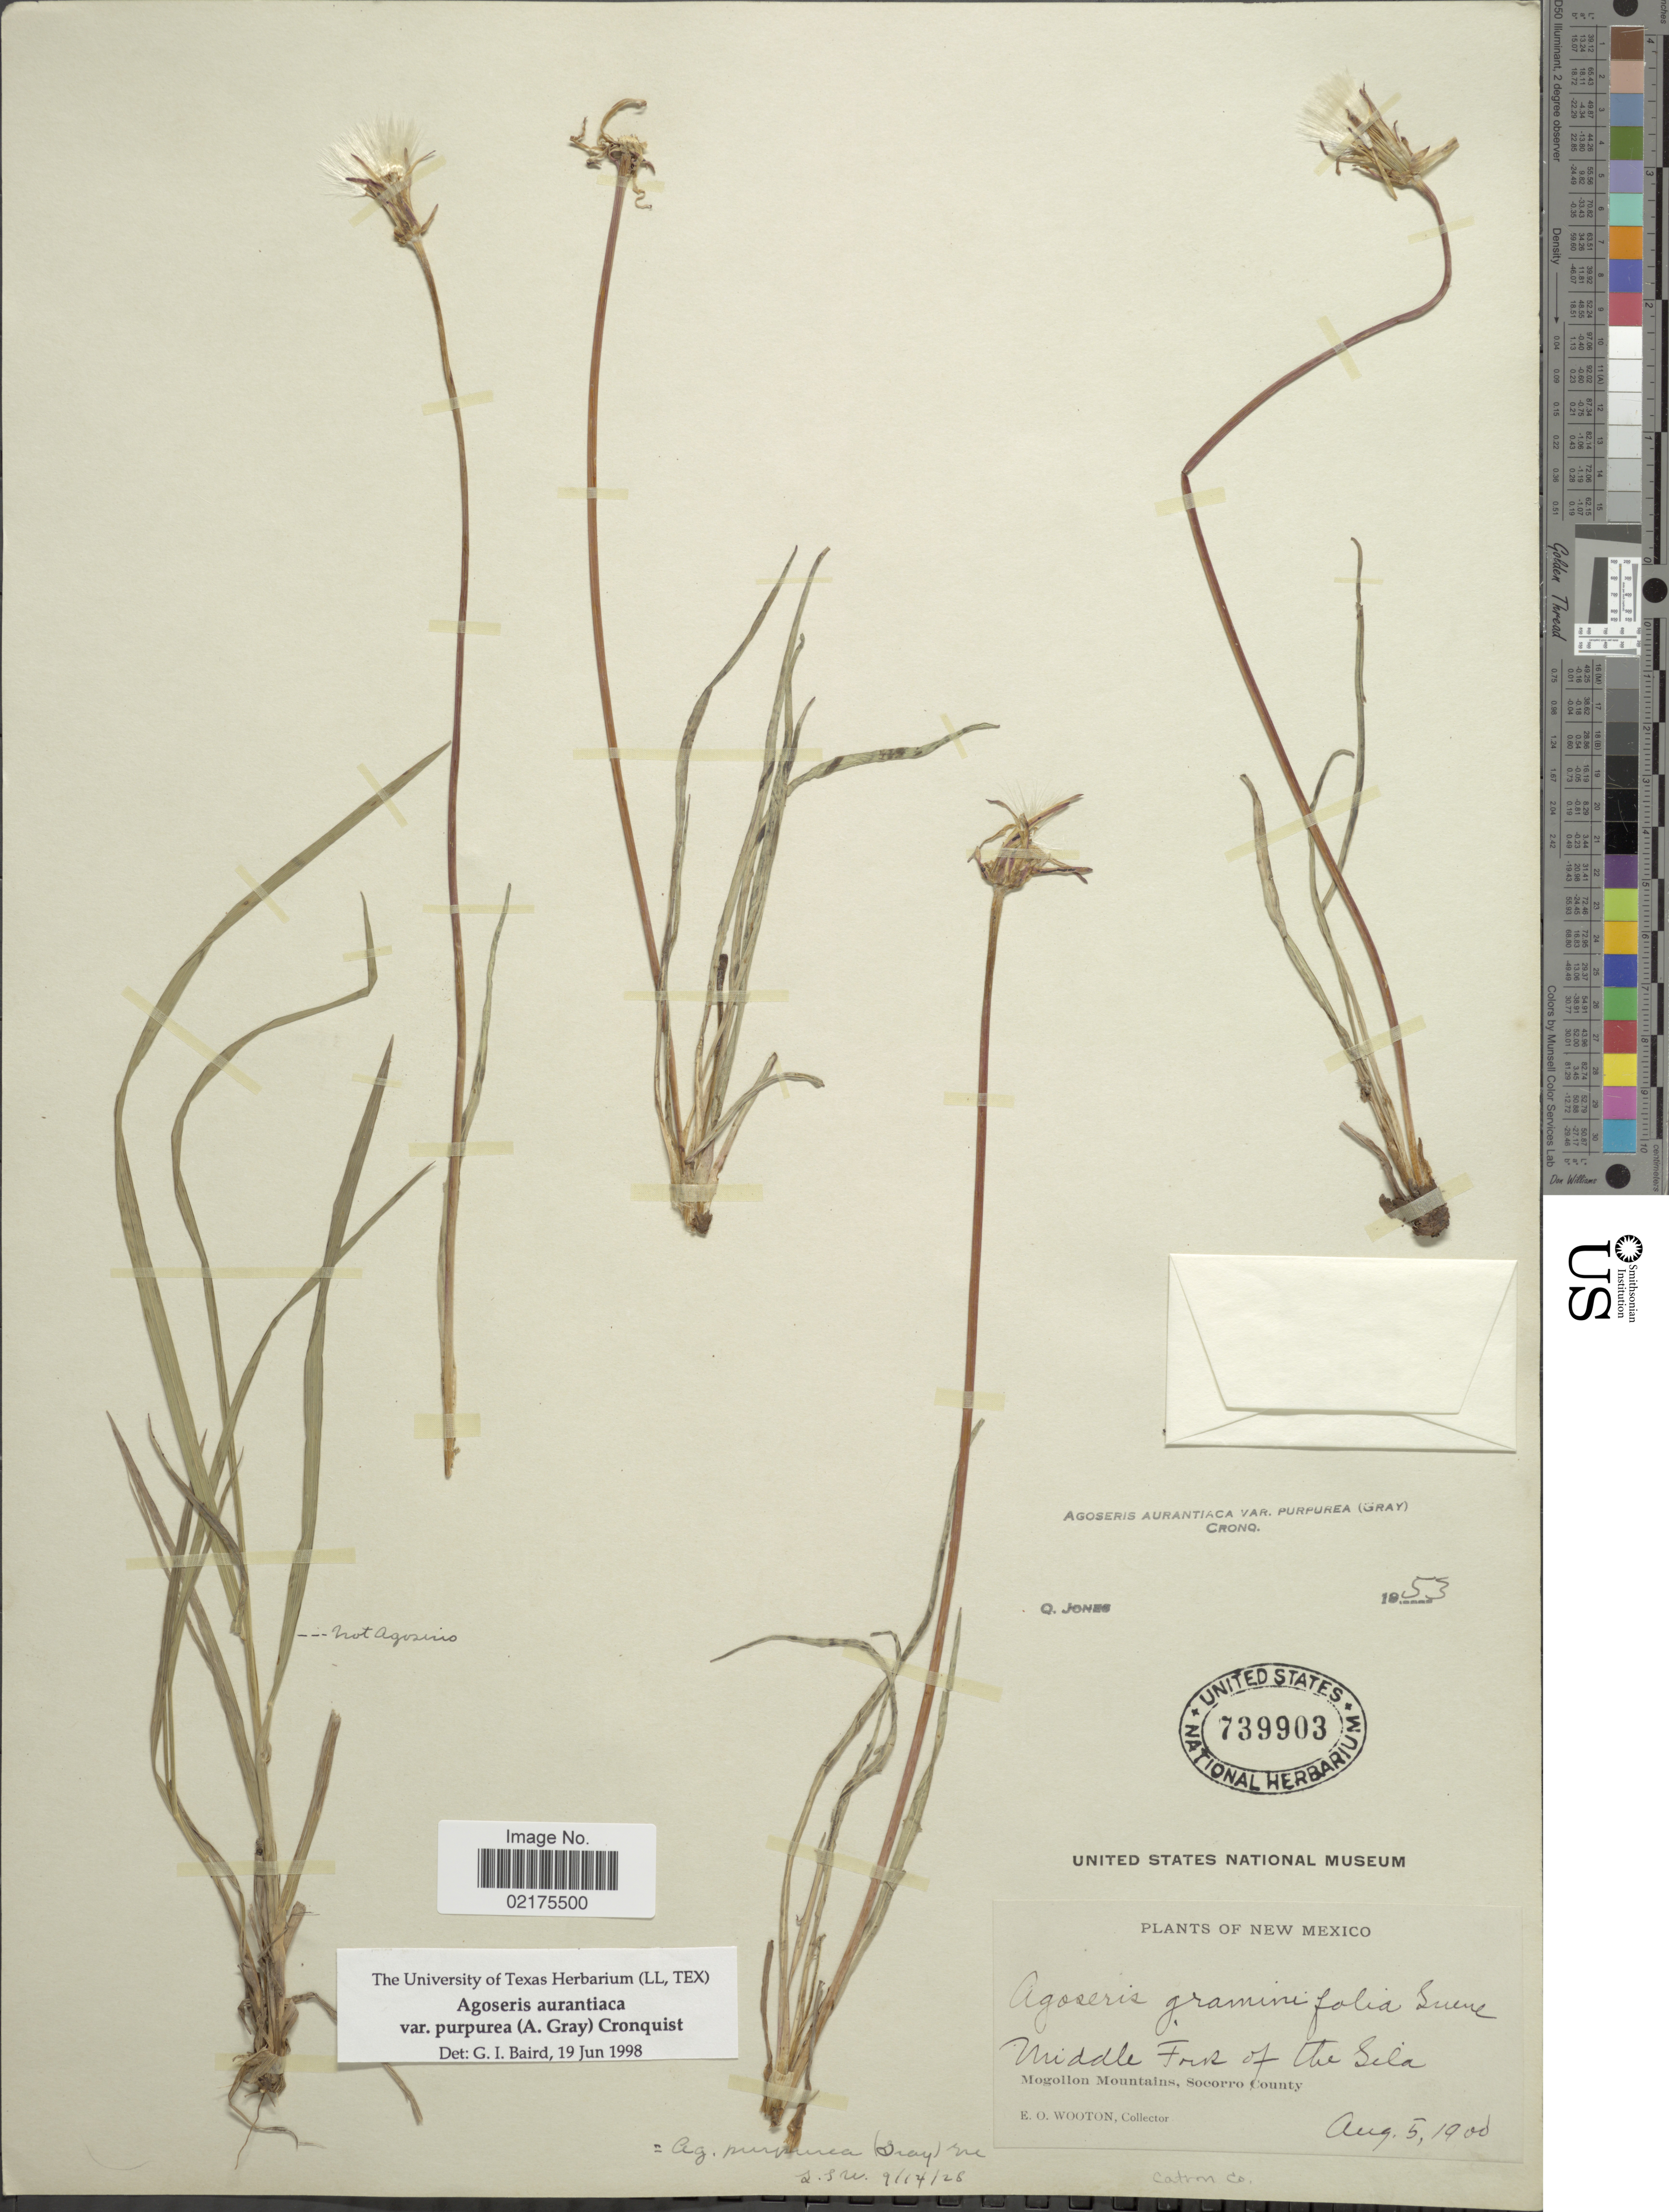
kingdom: Plantae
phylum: Tracheophyta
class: Magnoliopsida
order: Asterales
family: Asteraceae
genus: Agoseris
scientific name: Agoseris aurantiaca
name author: (Hook.) Greene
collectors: E. O. Wooton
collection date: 1900-08-05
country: United States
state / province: New Mexico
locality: Middle Fork of the Gila, Mogollon Mountains, Socorro County, Catron Co.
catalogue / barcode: US 739903